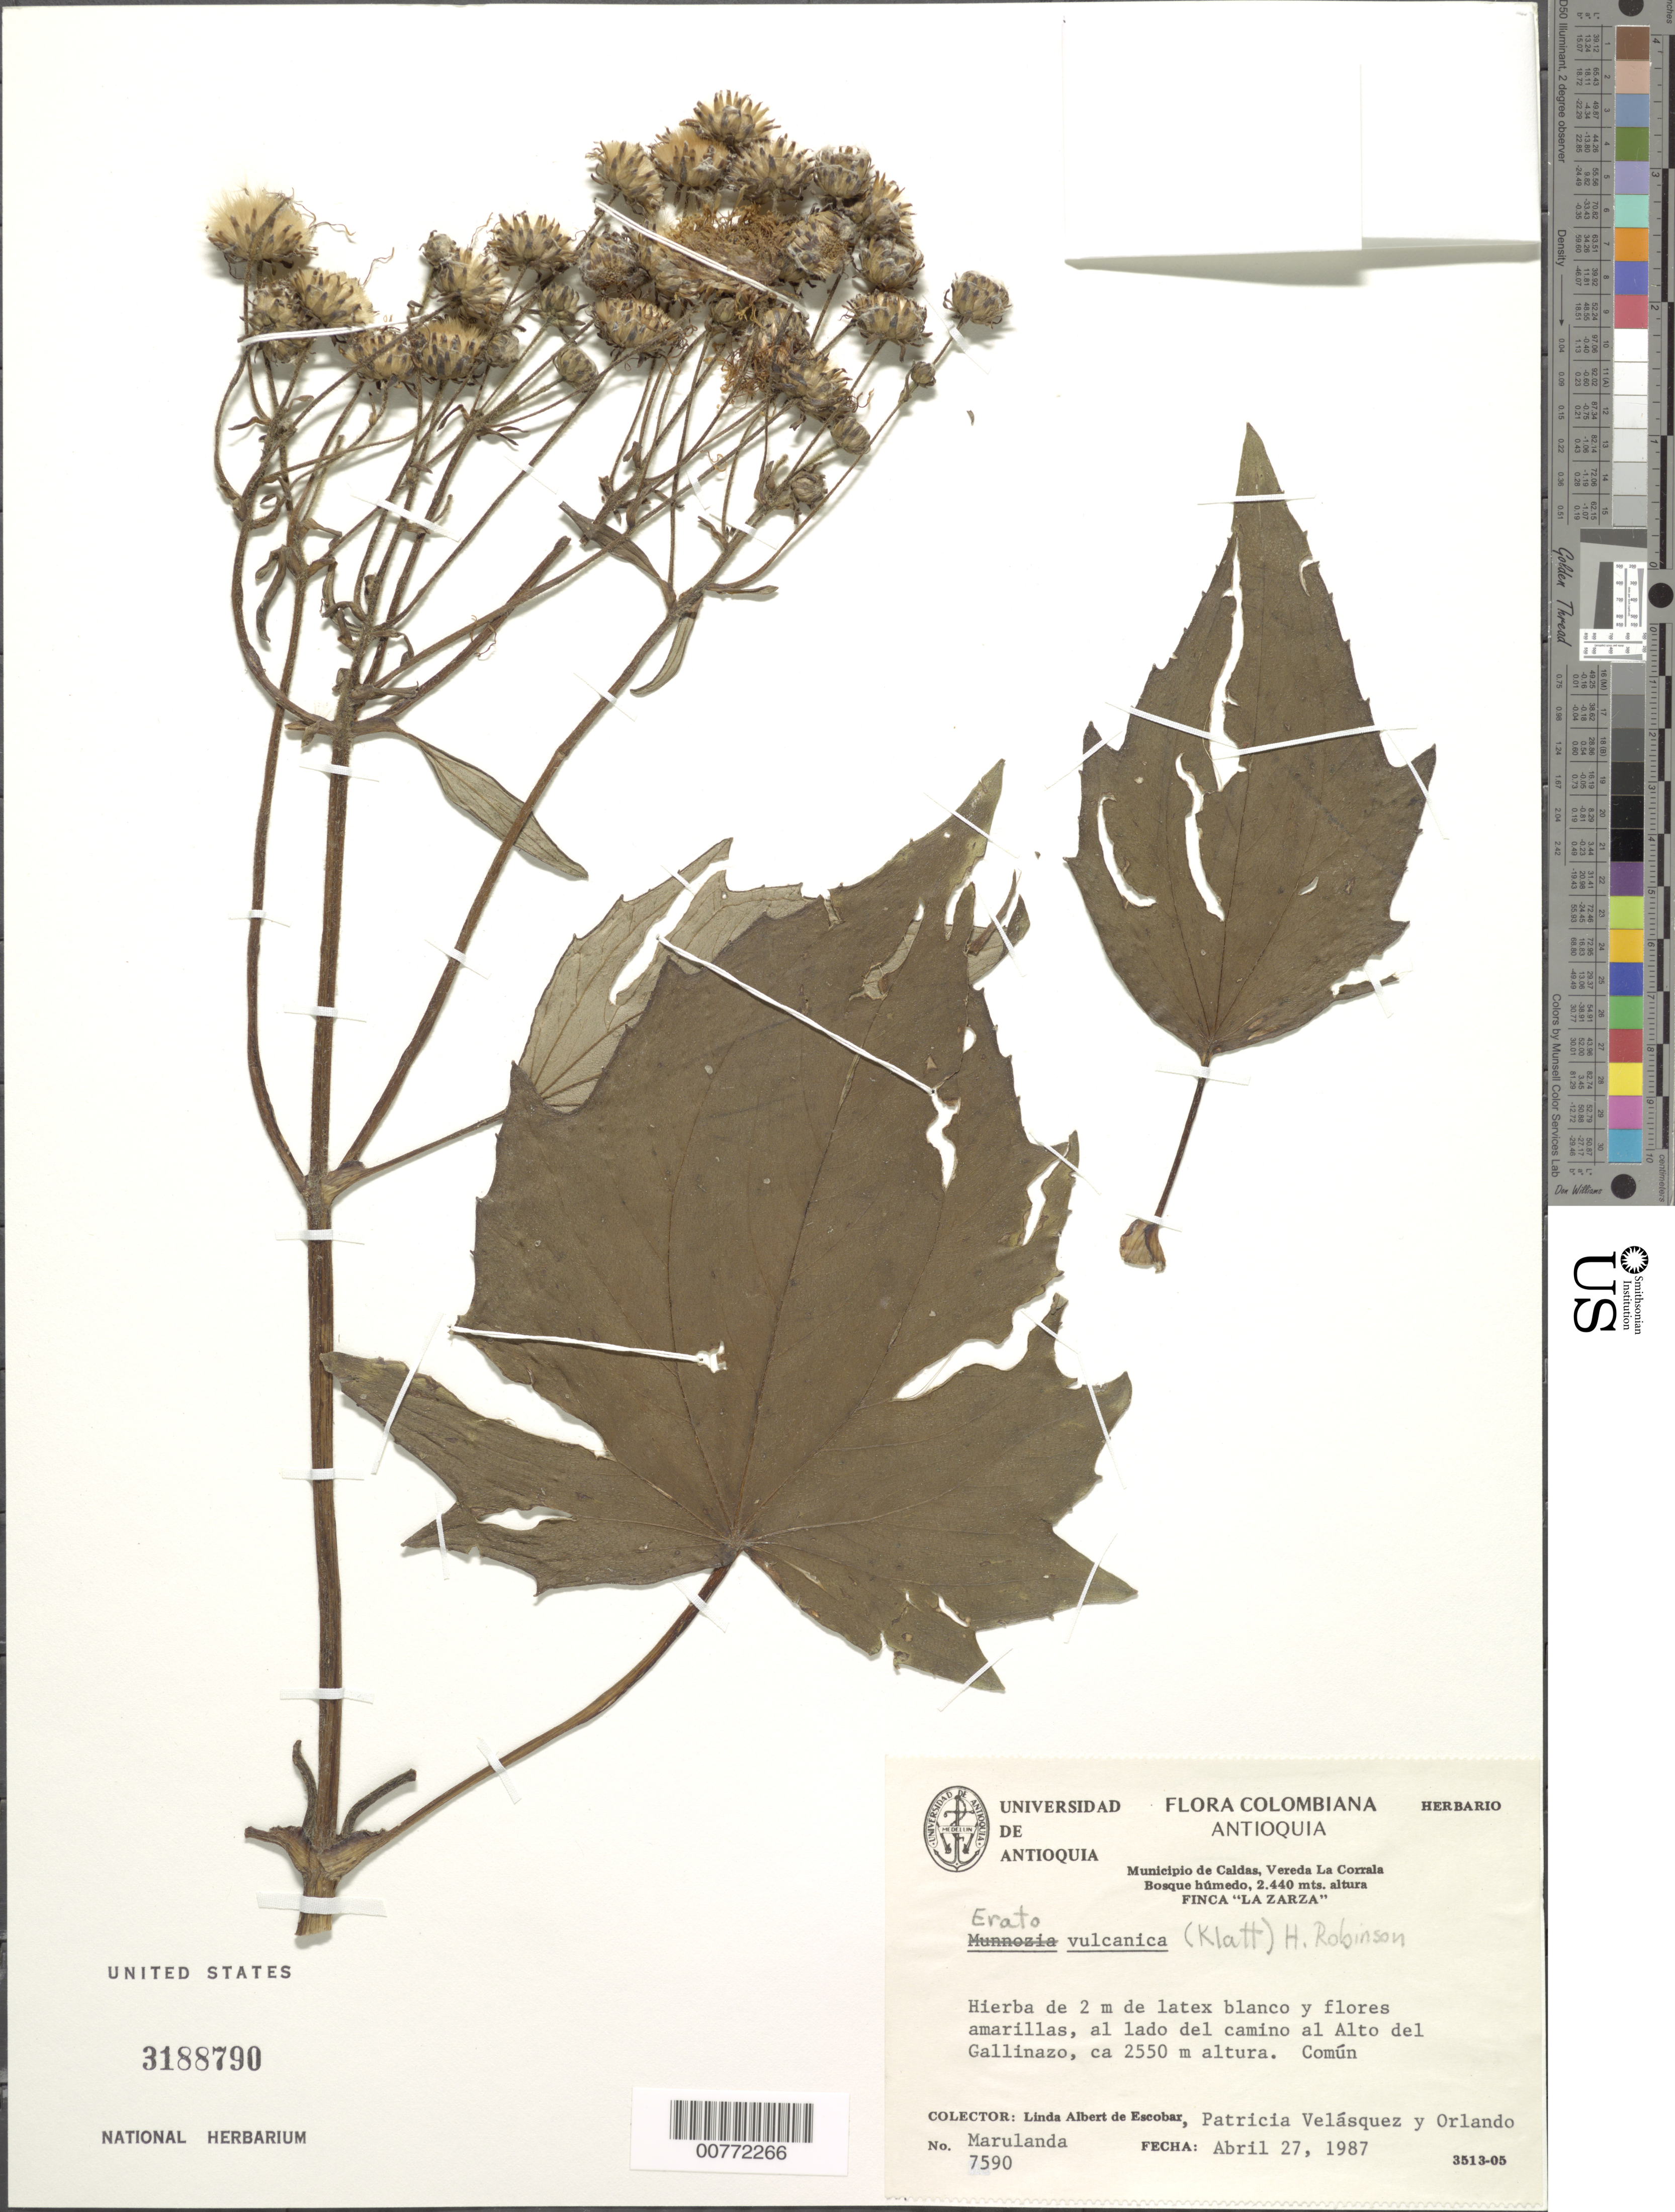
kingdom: Plantae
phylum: Tracheophyta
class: Magnoliopsida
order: Asterales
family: Asteraceae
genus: Erato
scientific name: Erato vulcanica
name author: (Klatt) H. Rob.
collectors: L. K. de Escobar, P. Velásquez & O. Marulanda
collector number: Marul 7590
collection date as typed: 27-Apr-87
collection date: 1987-04-27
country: Colombia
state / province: Antioquia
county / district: Caldas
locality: Vereda La Corrala, Finca "La Zarza", al lado del camino al Alto del Gallinazo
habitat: Bosque humedo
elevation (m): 2550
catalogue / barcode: US 3188790